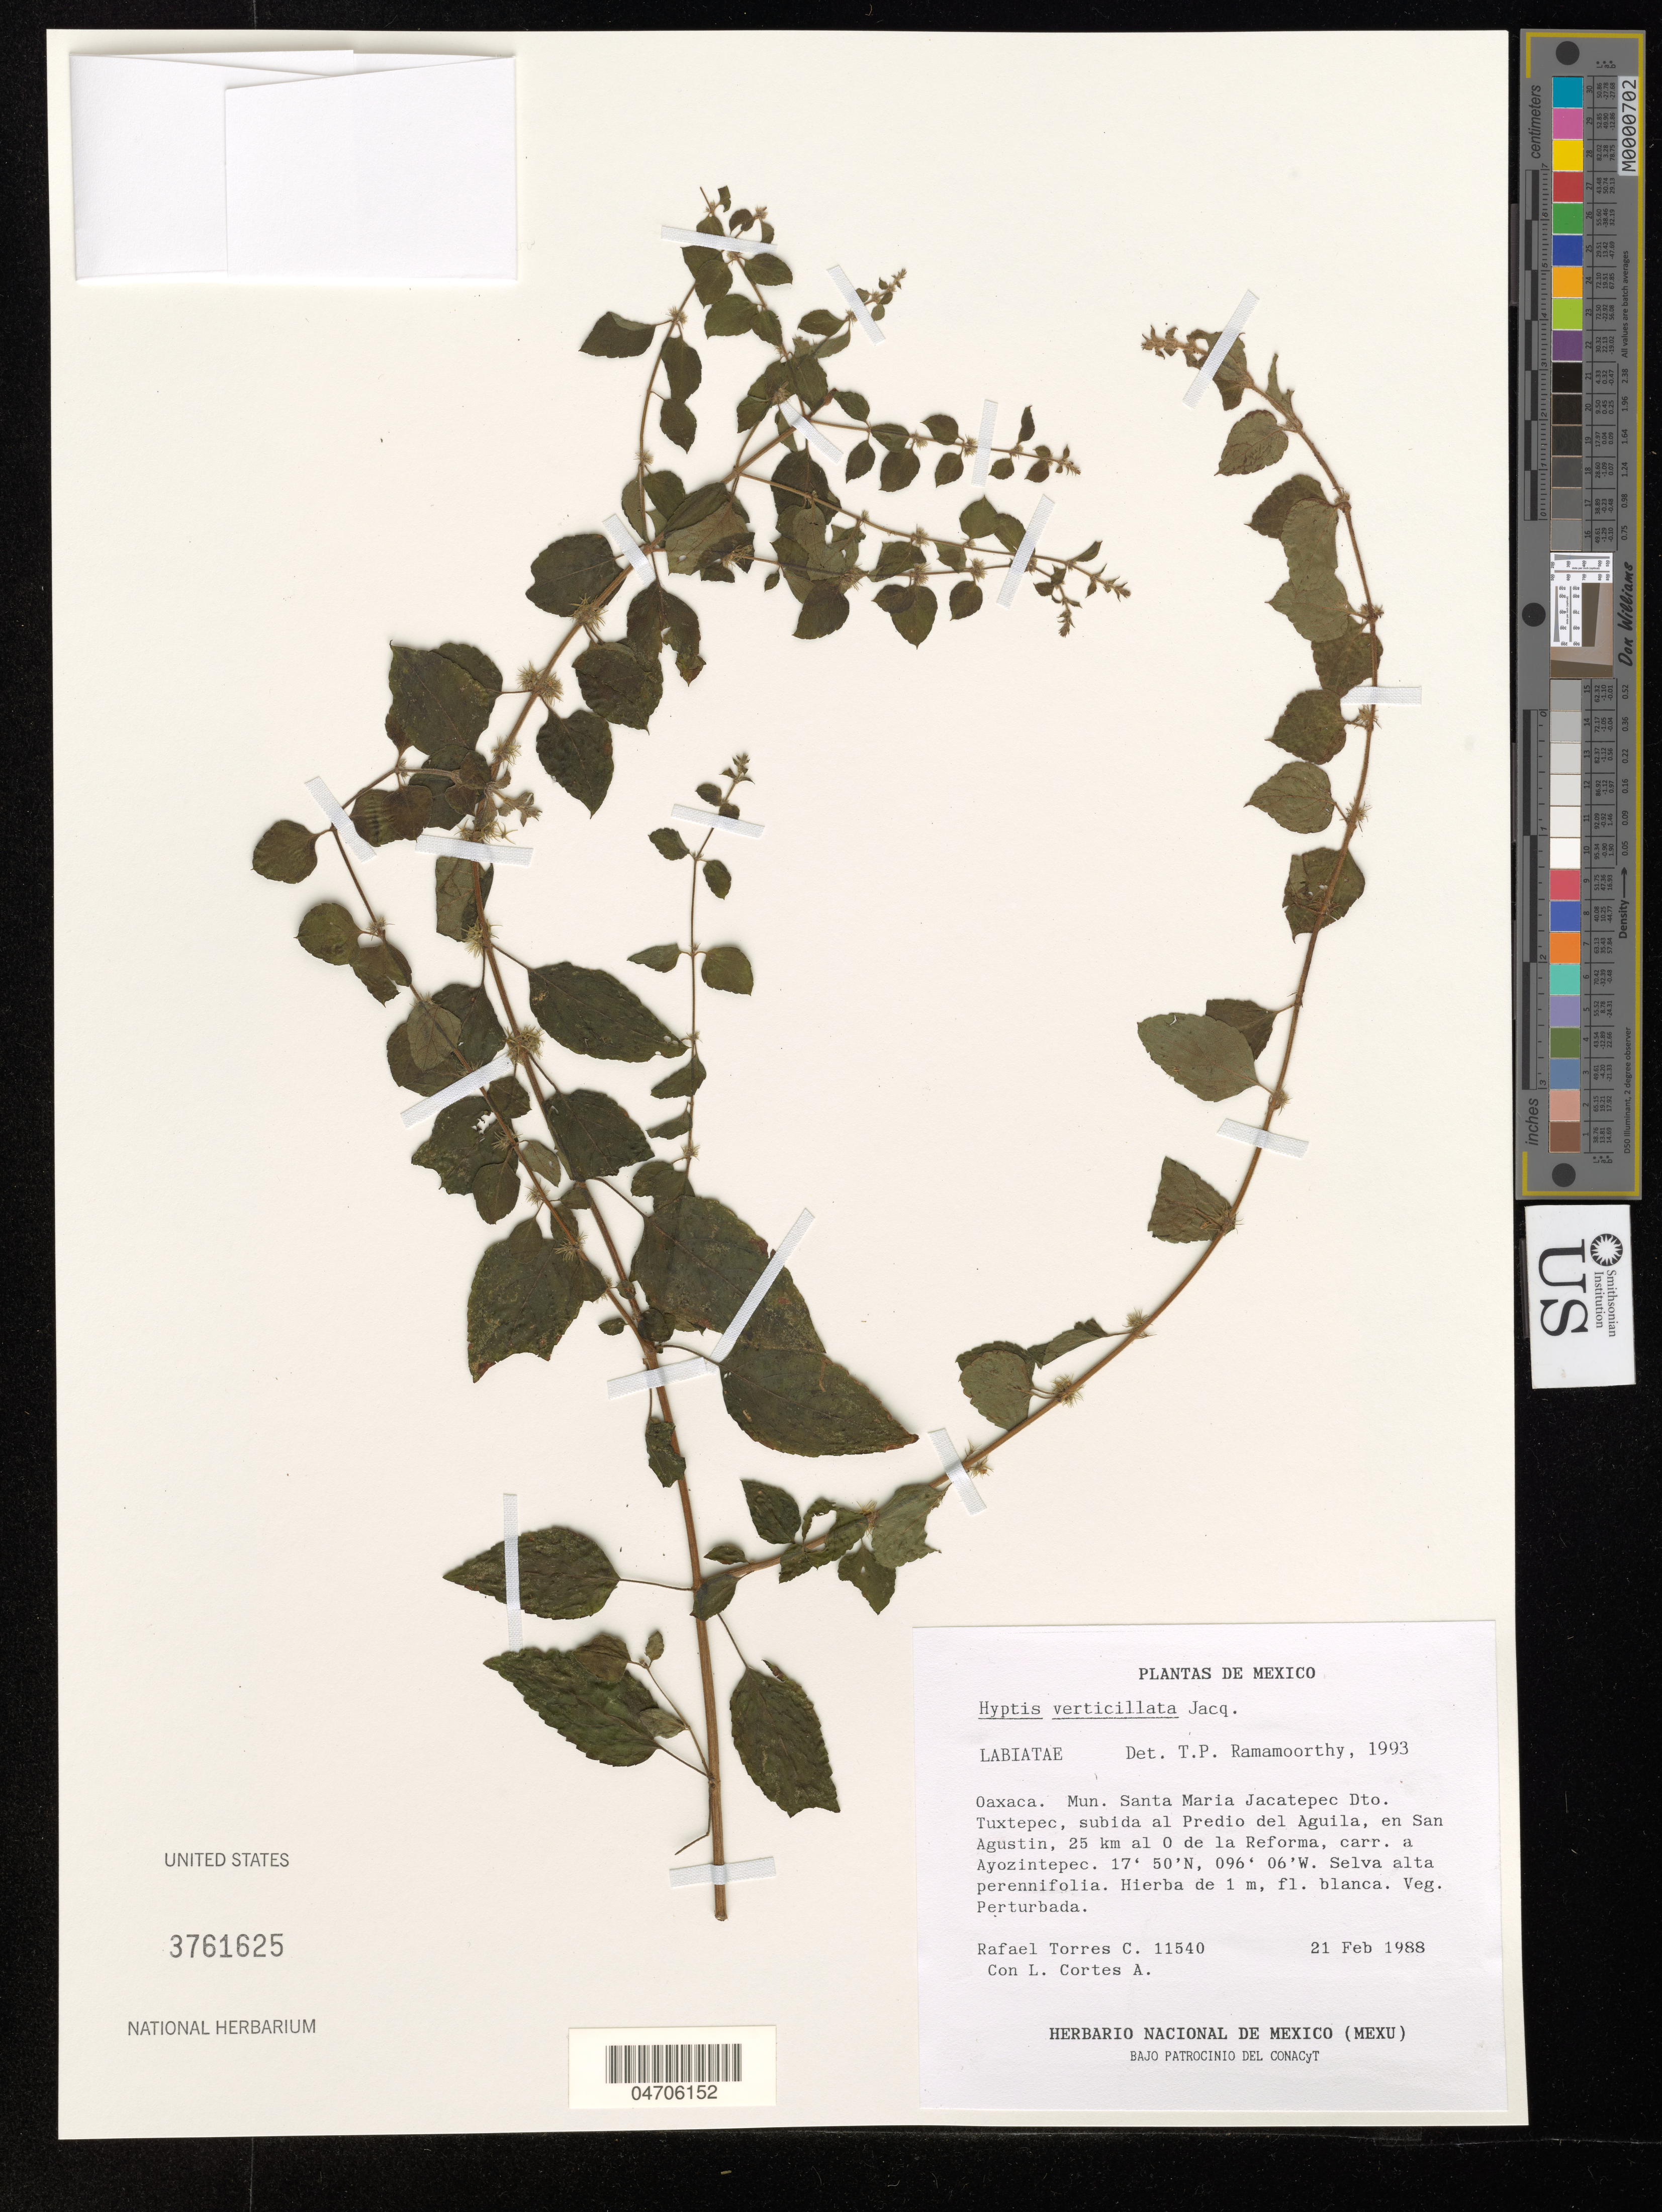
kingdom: Plantae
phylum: Tracheophyta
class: Magnoliopsida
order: Lamiales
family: Lamiaceae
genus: Hyptis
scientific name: Hyptis verticillata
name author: Jacq.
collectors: R. Torres C. & L. Cortes-A.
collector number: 11540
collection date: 1988-02-21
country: Mexico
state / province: Oaxaca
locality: Mun. Santa Marioa Jacatepec Dto. Tuxtepec, subida al Predio del Aguila, en San Agustin, 25 km al 0 de la Reforma, carr. a Ayozintepec.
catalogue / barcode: US 3761625